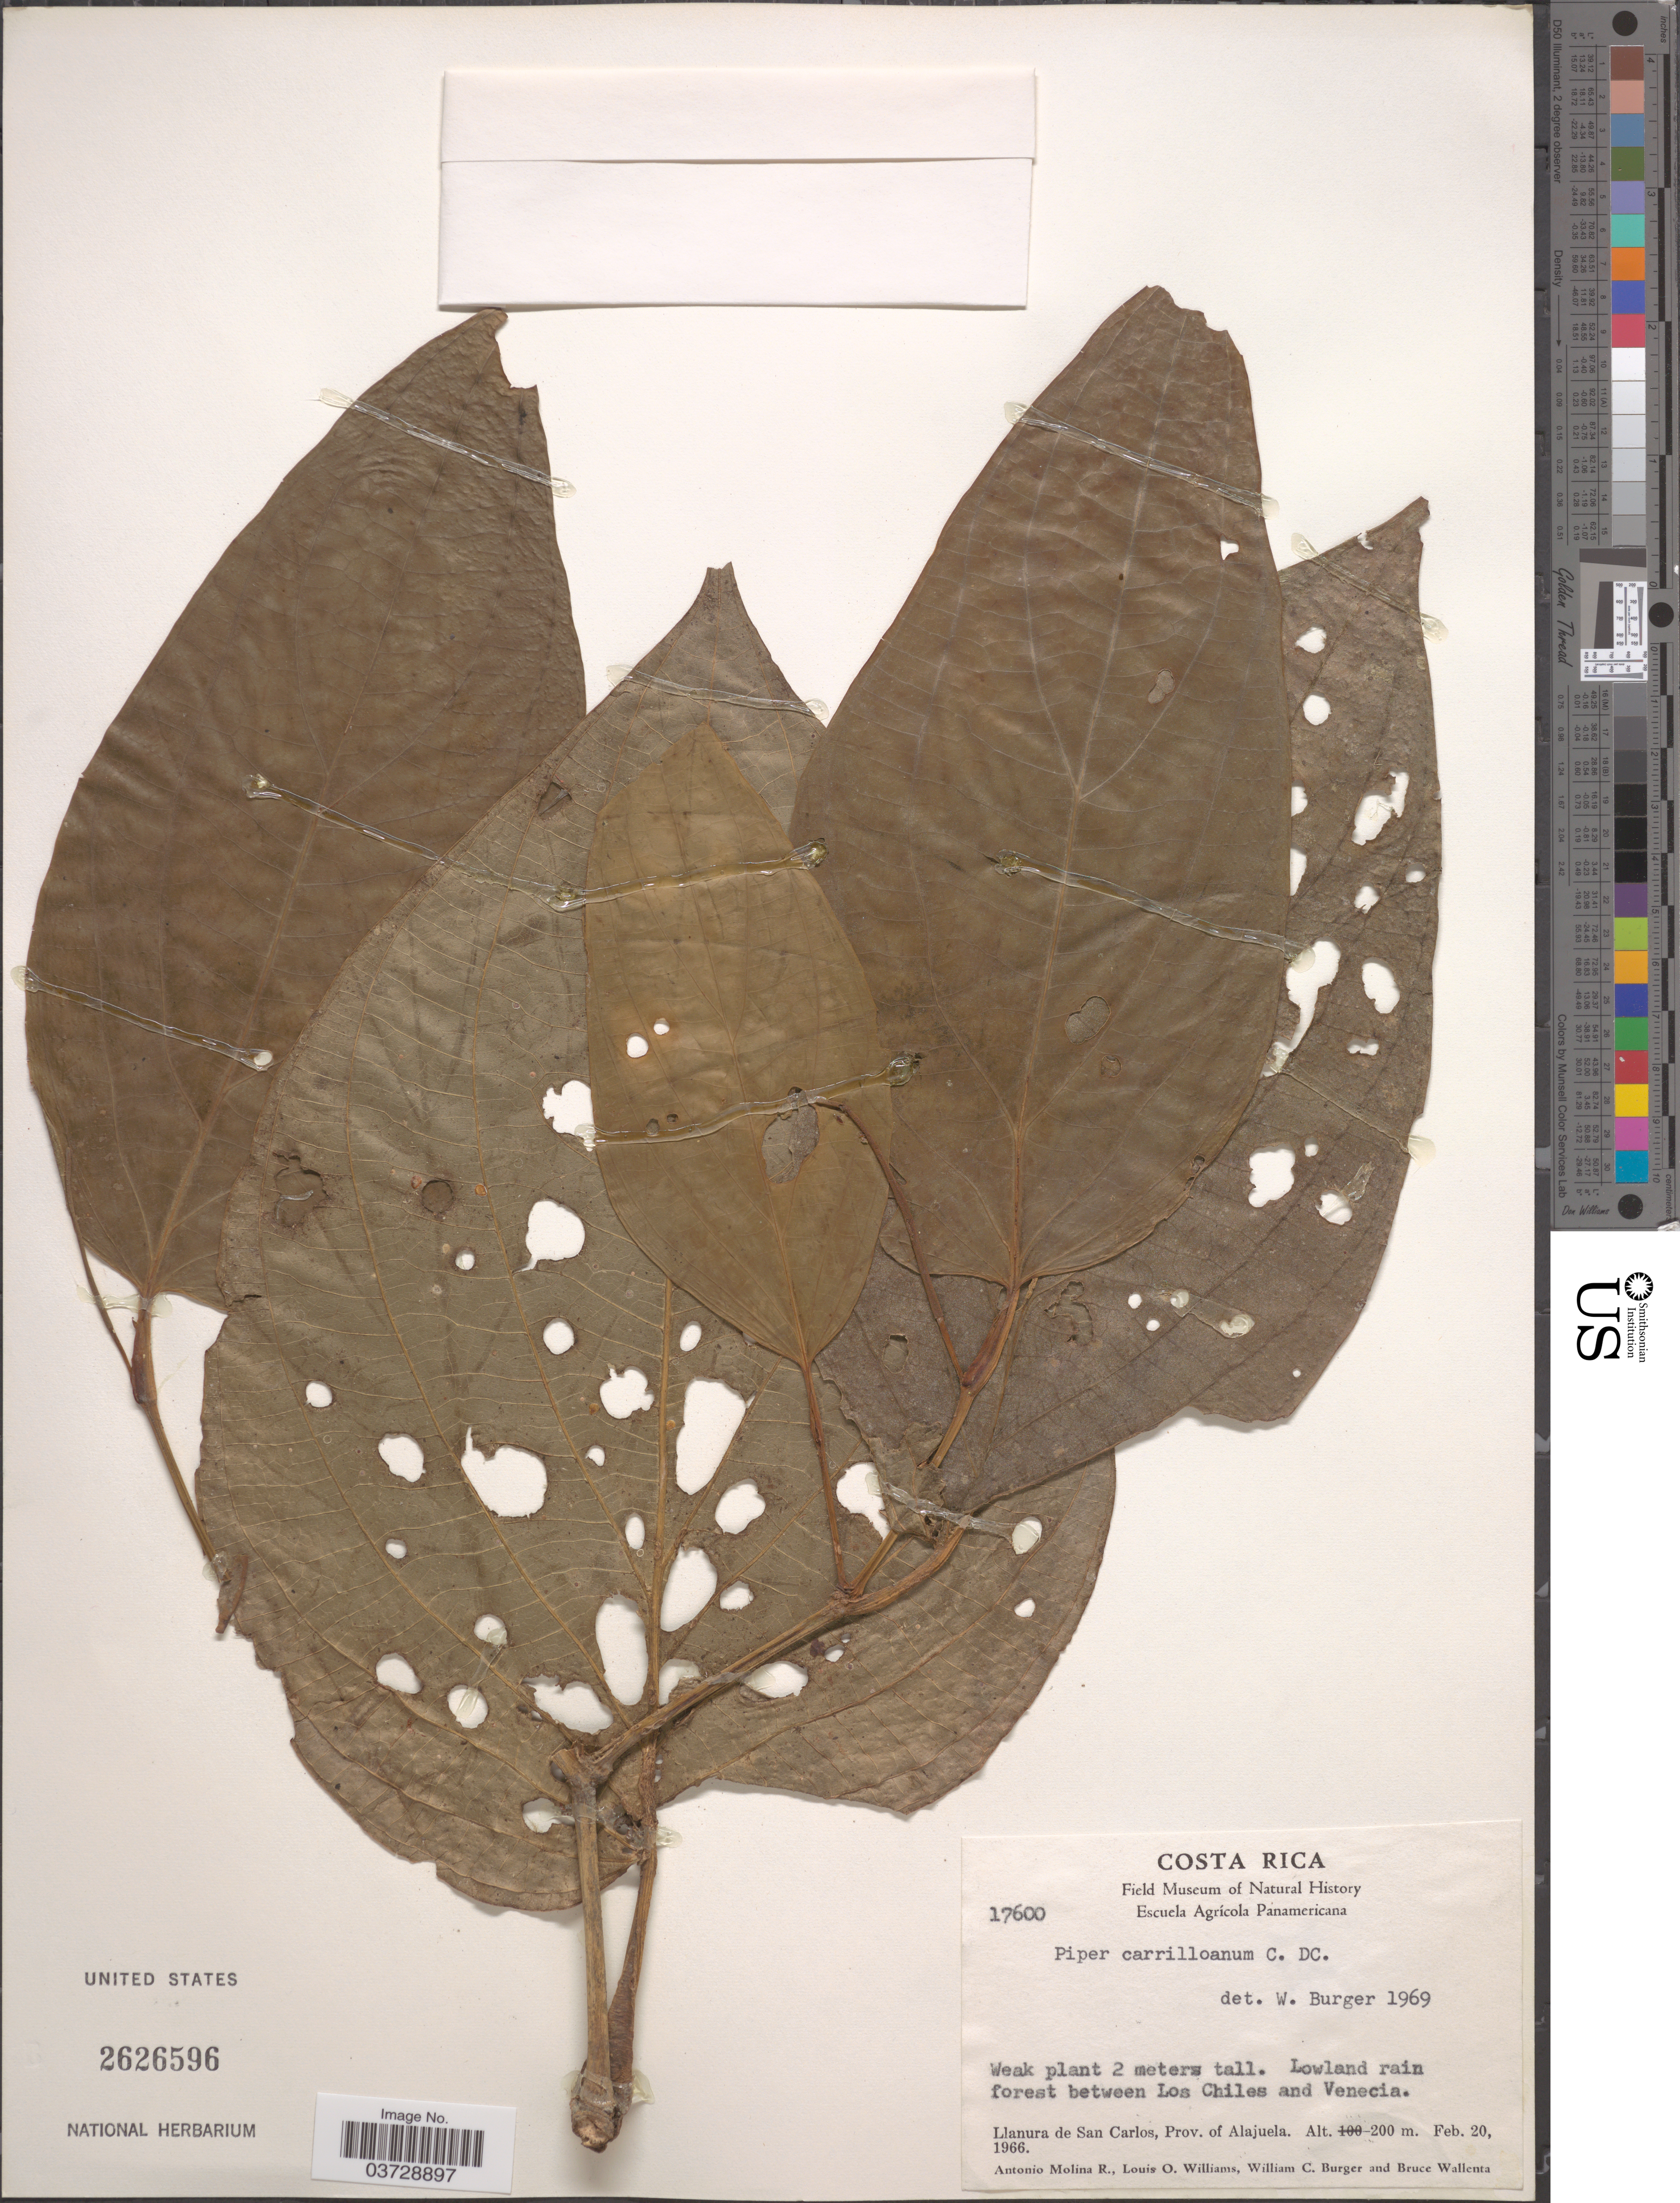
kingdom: Plantae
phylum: Tracheophyta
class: Magnoliopsida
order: Piperales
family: Piperaceae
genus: Piper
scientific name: Piper carrilloanum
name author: C. DC.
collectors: A. Molina R., L. O. Williams, W. Burger & B. Wallenta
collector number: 17600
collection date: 1966-02-20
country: Costa Rica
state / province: Alajuela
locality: Between Los Chiles and Venecia. Llanura de San Carlos.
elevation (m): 200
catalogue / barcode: US 2626596